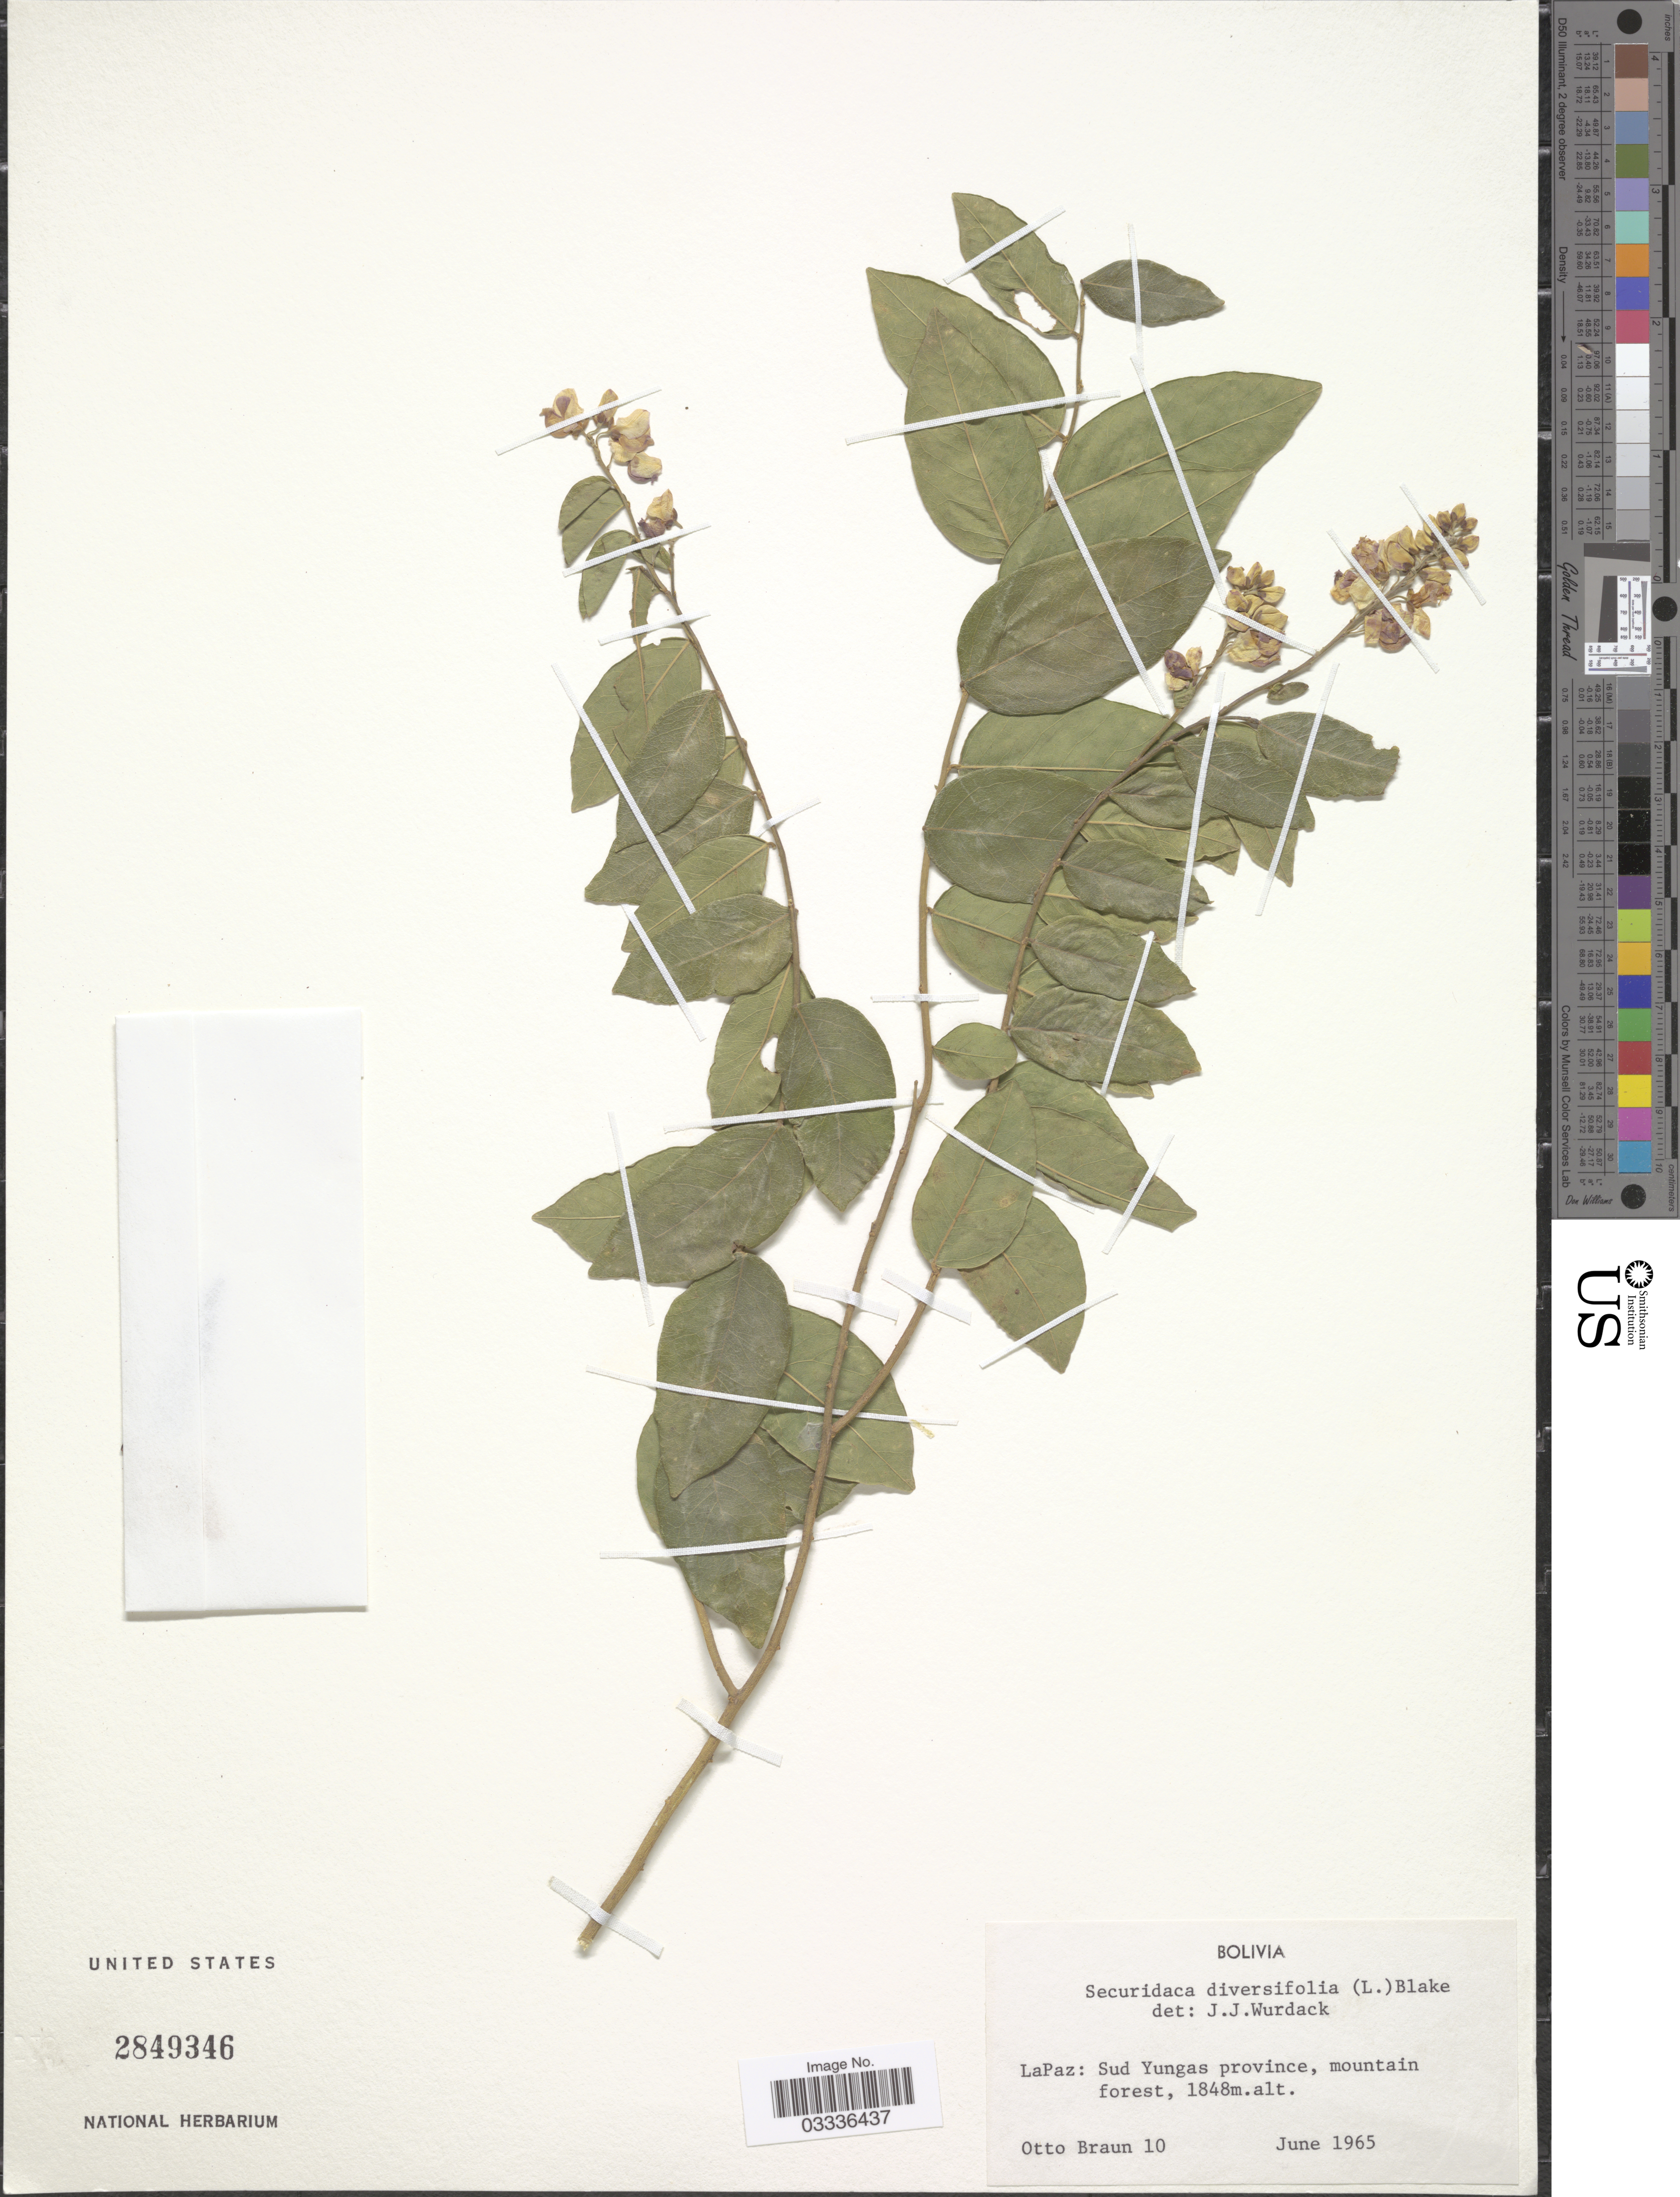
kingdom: Plantae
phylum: Tracheophyta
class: Magnoliopsida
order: Fabales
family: Polygalaceae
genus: Securidaca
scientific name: Securidaca diversifolia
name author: (L.) S.F. Blake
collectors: O. Braun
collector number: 10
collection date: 1965-06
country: Bolivia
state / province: La Paz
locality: Sud Yungas province, mountain forest.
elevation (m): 1848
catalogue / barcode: US 2849346